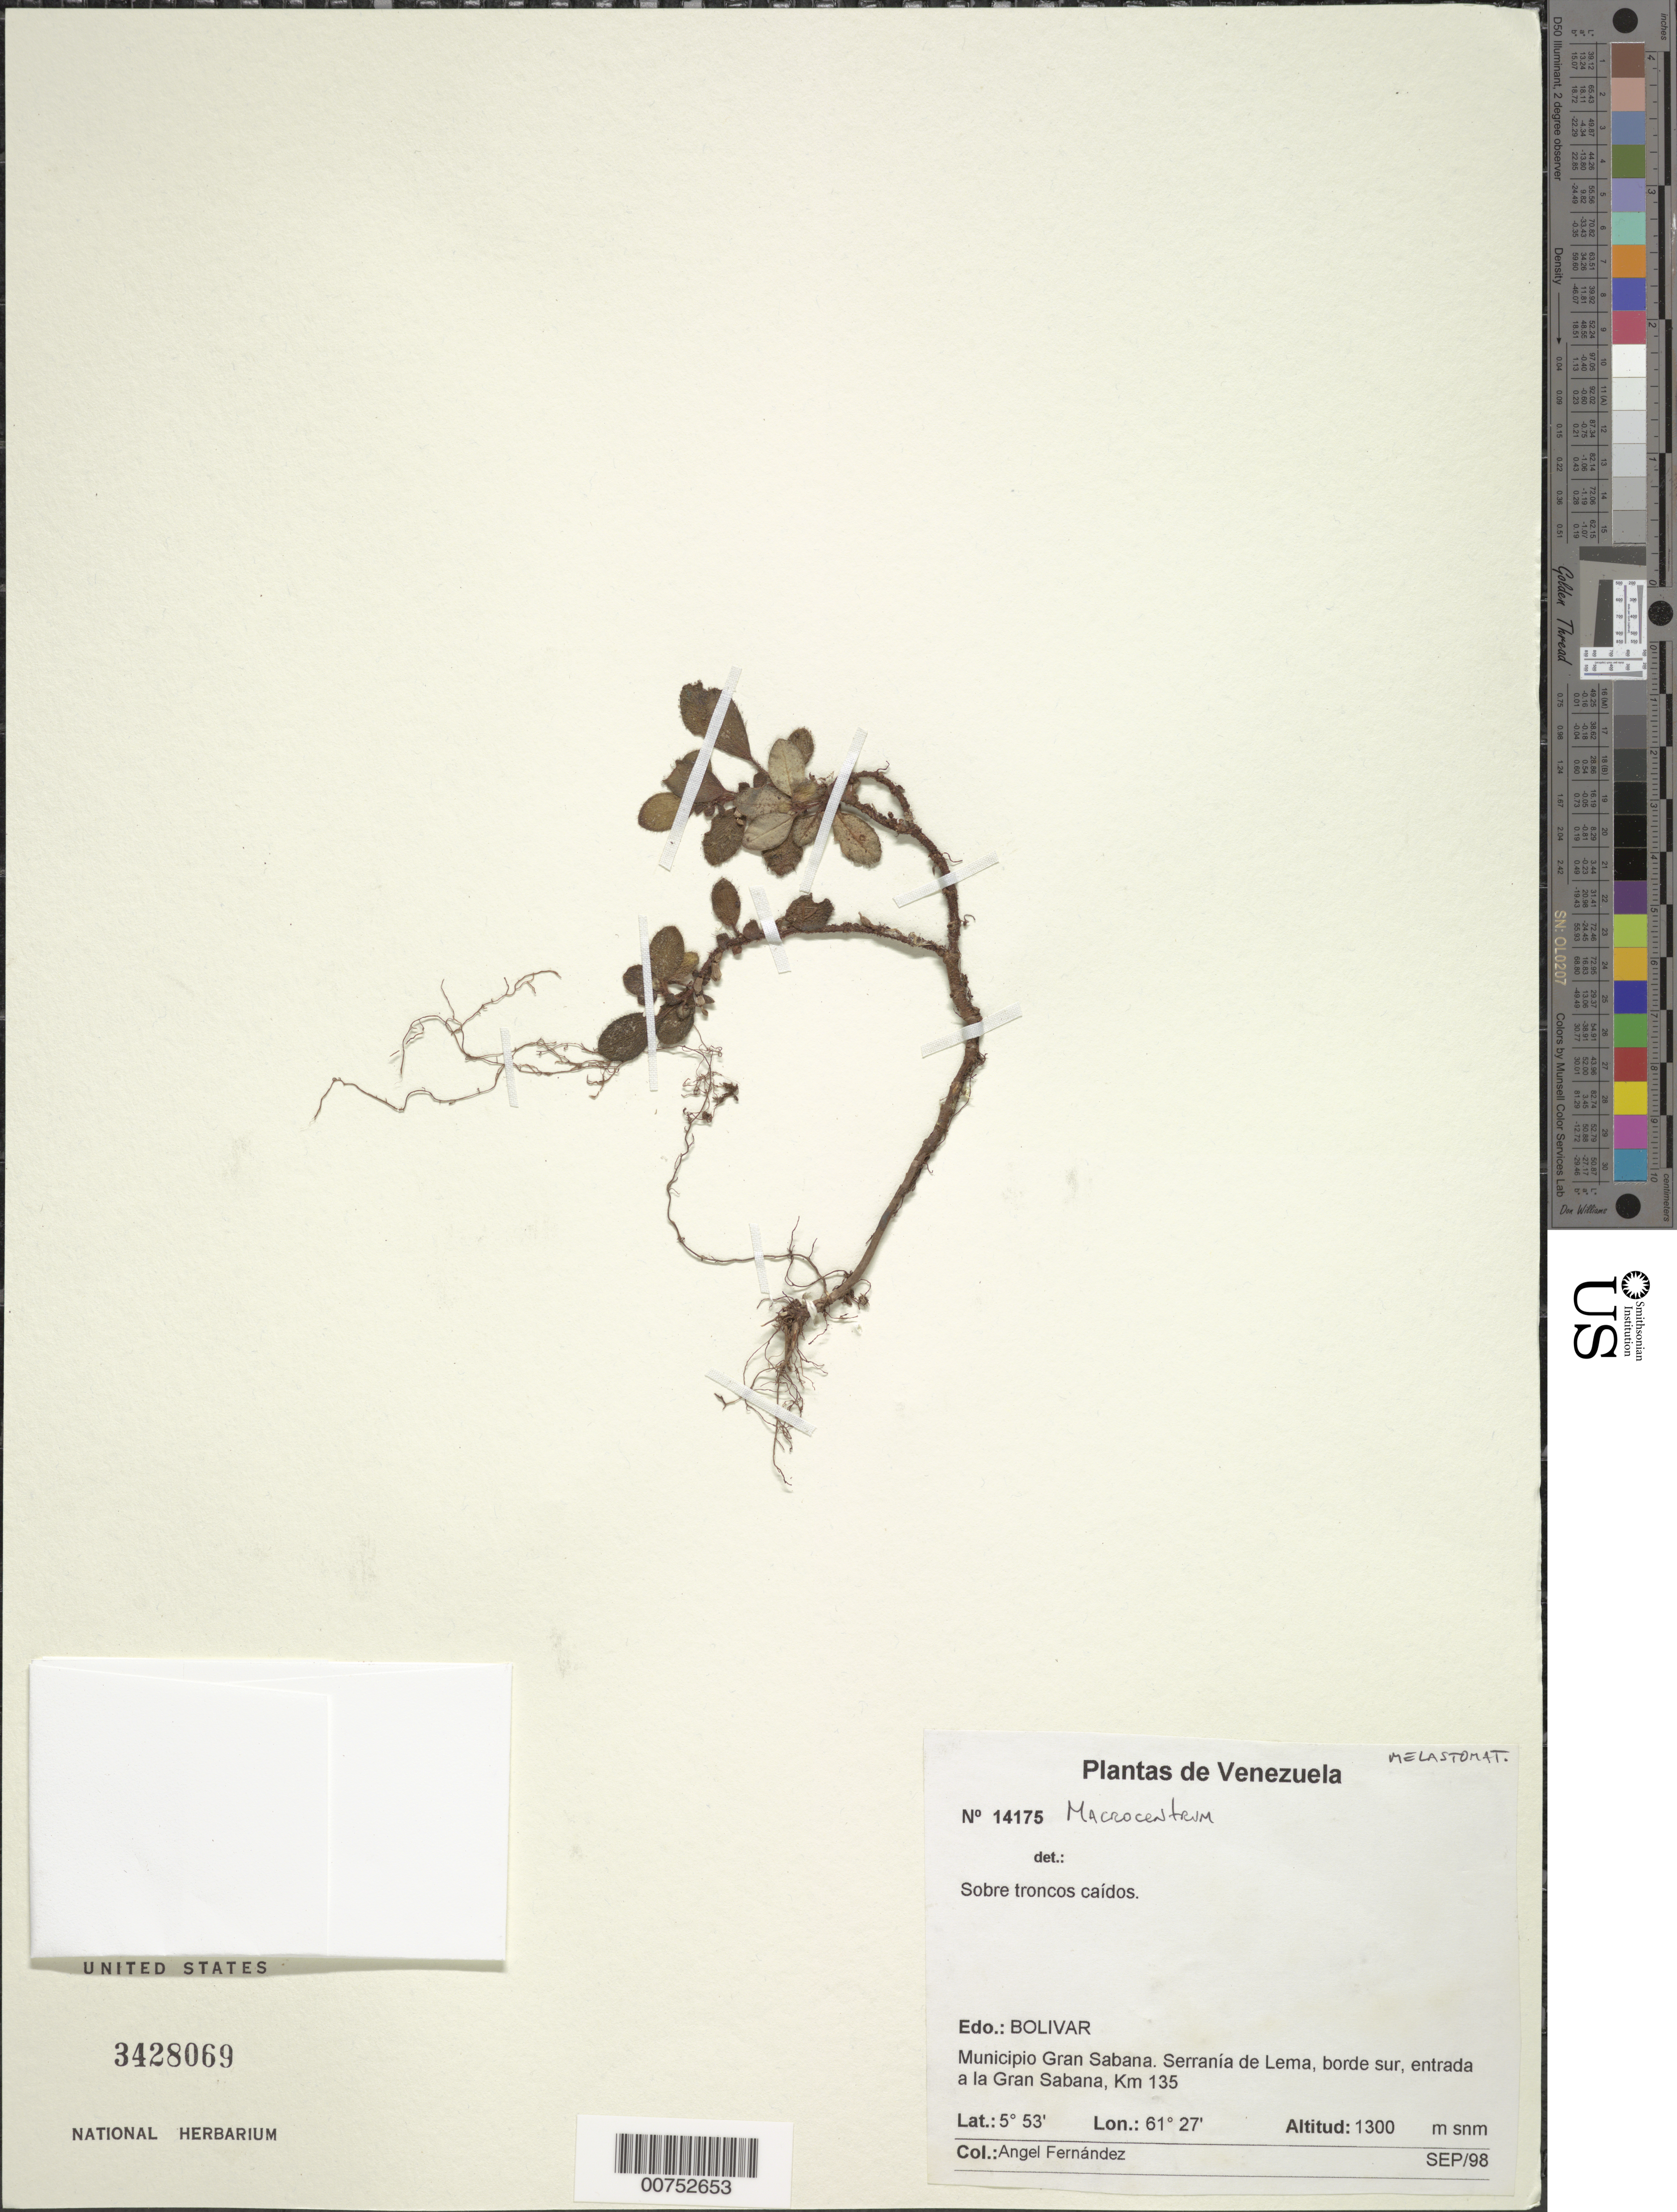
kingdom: Plantae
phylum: Tracheophyta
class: Magnoliopsida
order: Myrtales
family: Melastomataceae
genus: Macrocentrum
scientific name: Macrocentrum sp.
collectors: A. Fernández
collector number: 14175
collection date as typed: Sep-98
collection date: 1998-09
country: Venezuela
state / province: Bolívar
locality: Mun. Gran Sabana, Serrania de Lema, entrance to Gran Sabana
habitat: On fallen tree trunks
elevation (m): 1300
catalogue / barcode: US 3428069